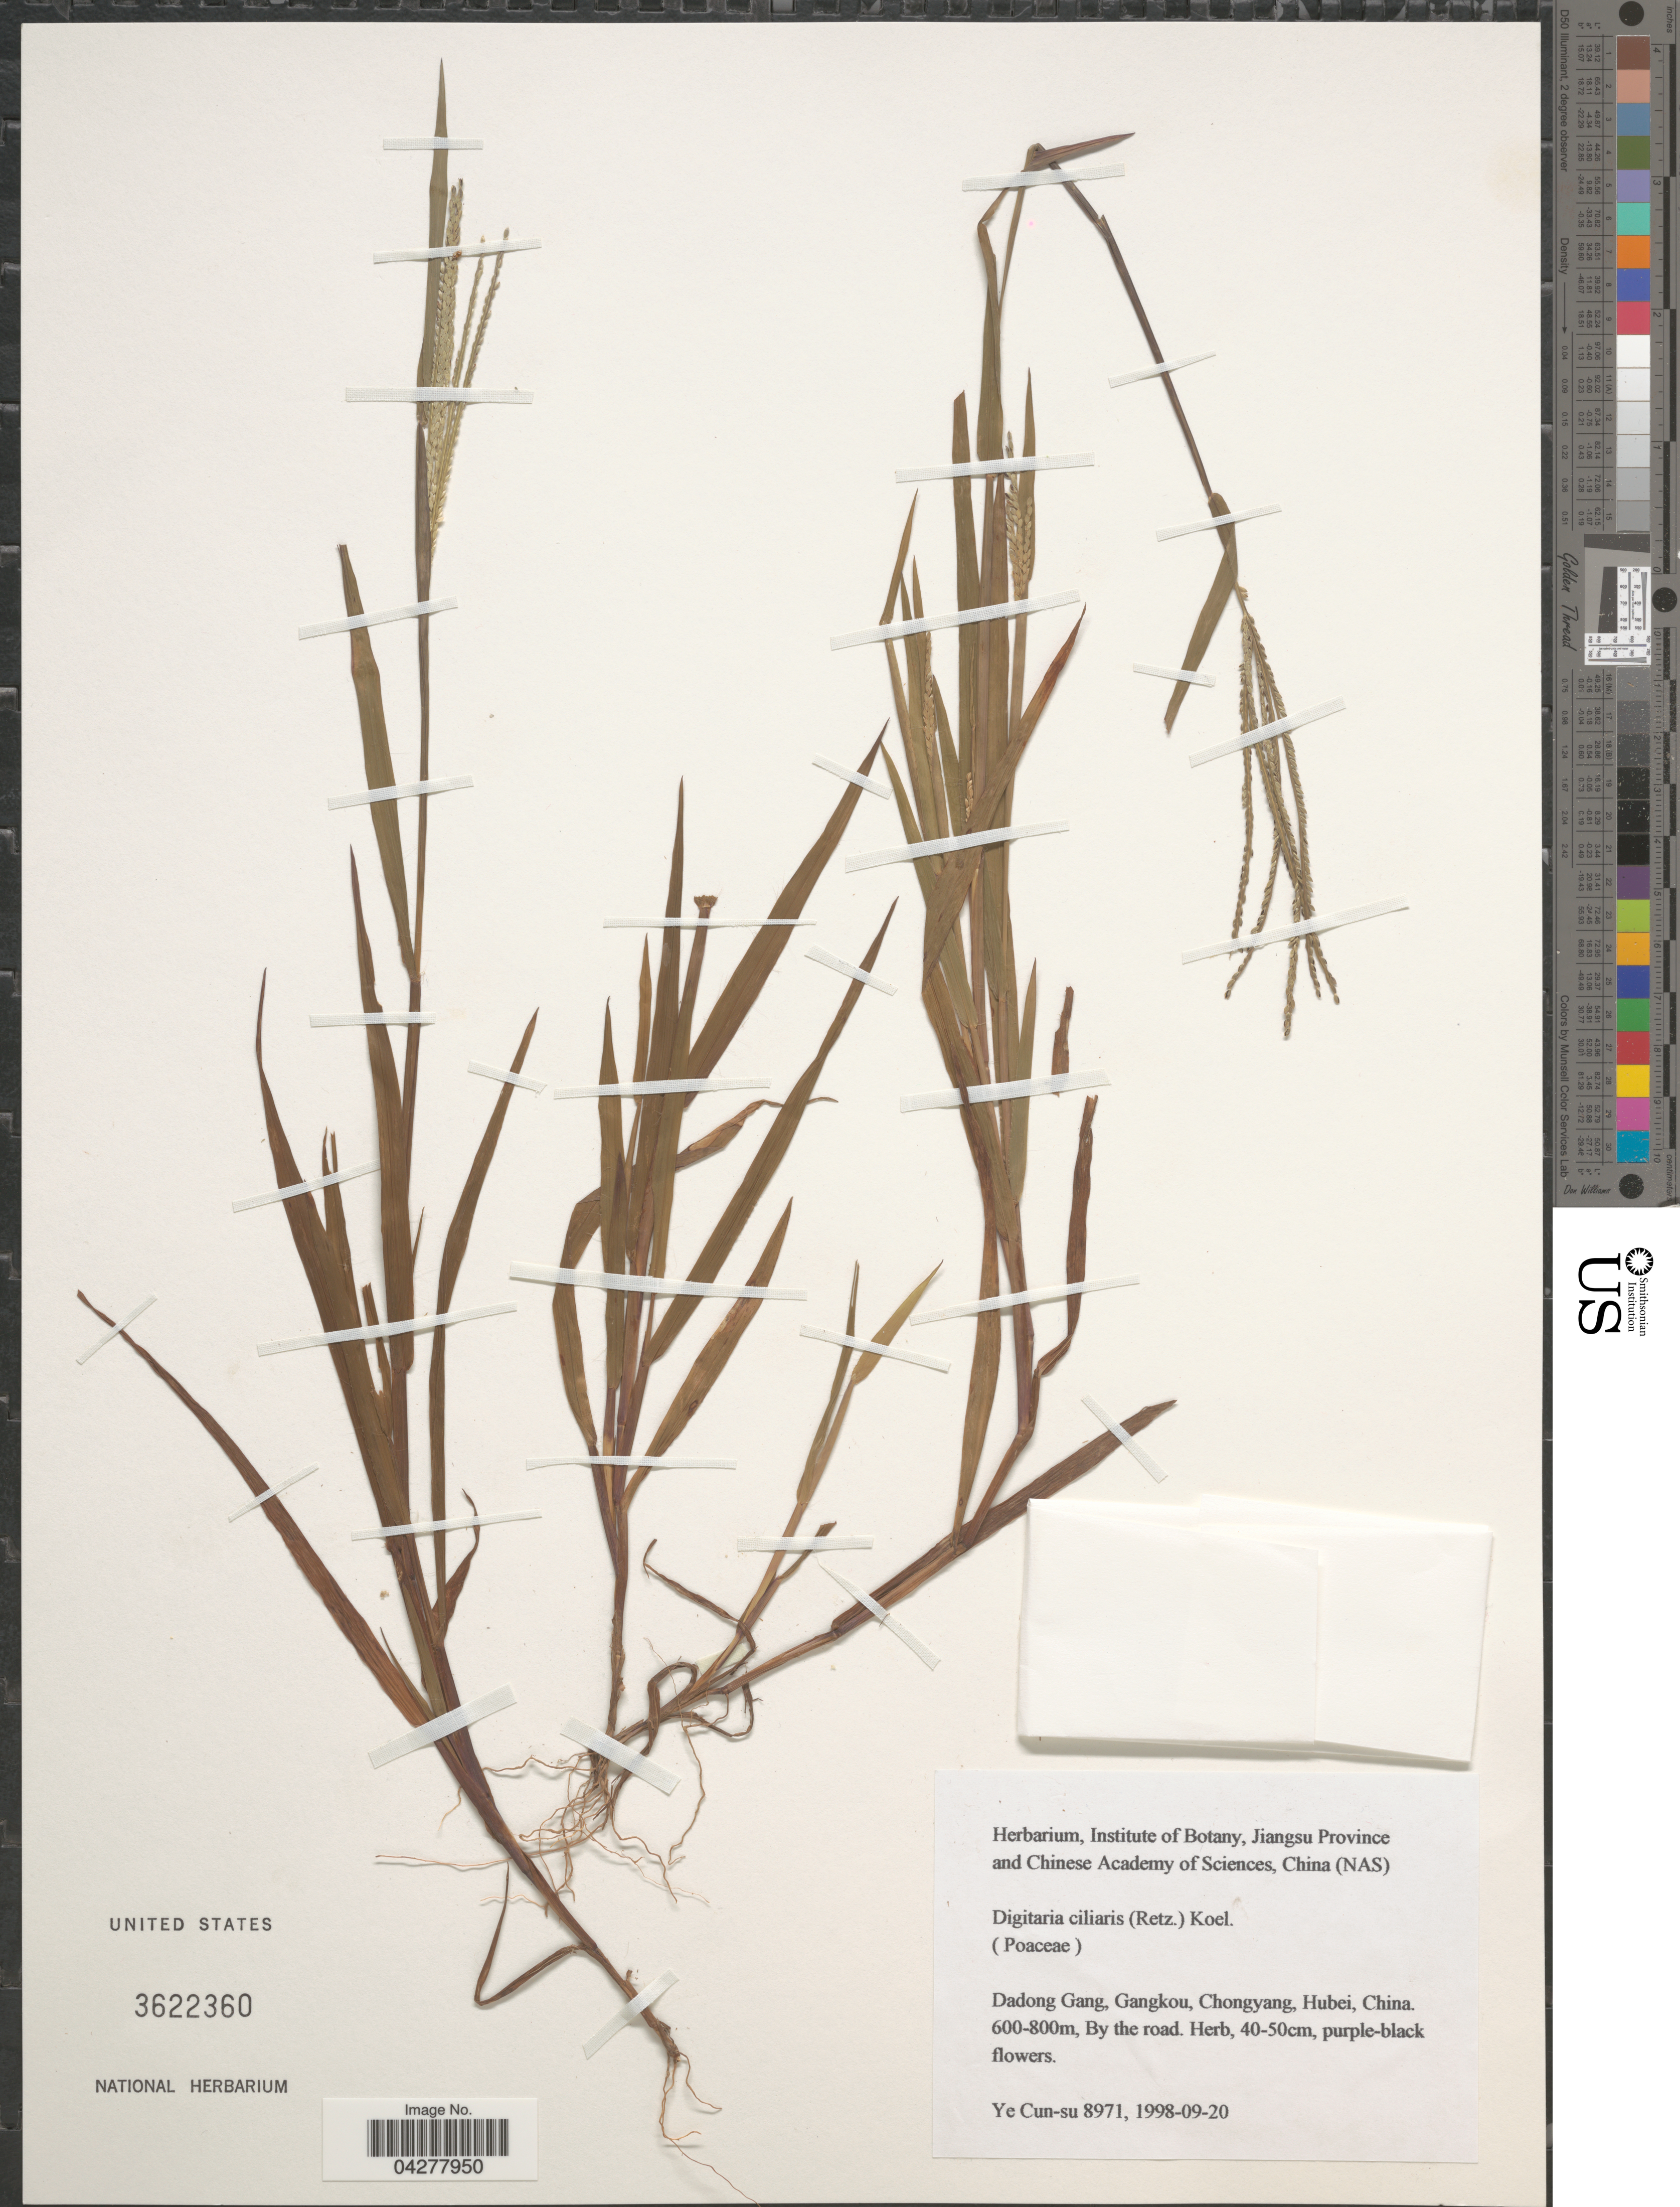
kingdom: Plantae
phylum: Tracheophyta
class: Liliopsida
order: Poales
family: Poaceae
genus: Digitaria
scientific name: Digitaria ciliaris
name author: (Retz.) Koeler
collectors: Ye Cun-su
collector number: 8971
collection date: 1998-09-20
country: China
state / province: Hubei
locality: Dadong Gang, Gangkou, Chongyang. By the road.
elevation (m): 600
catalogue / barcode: US 3622360